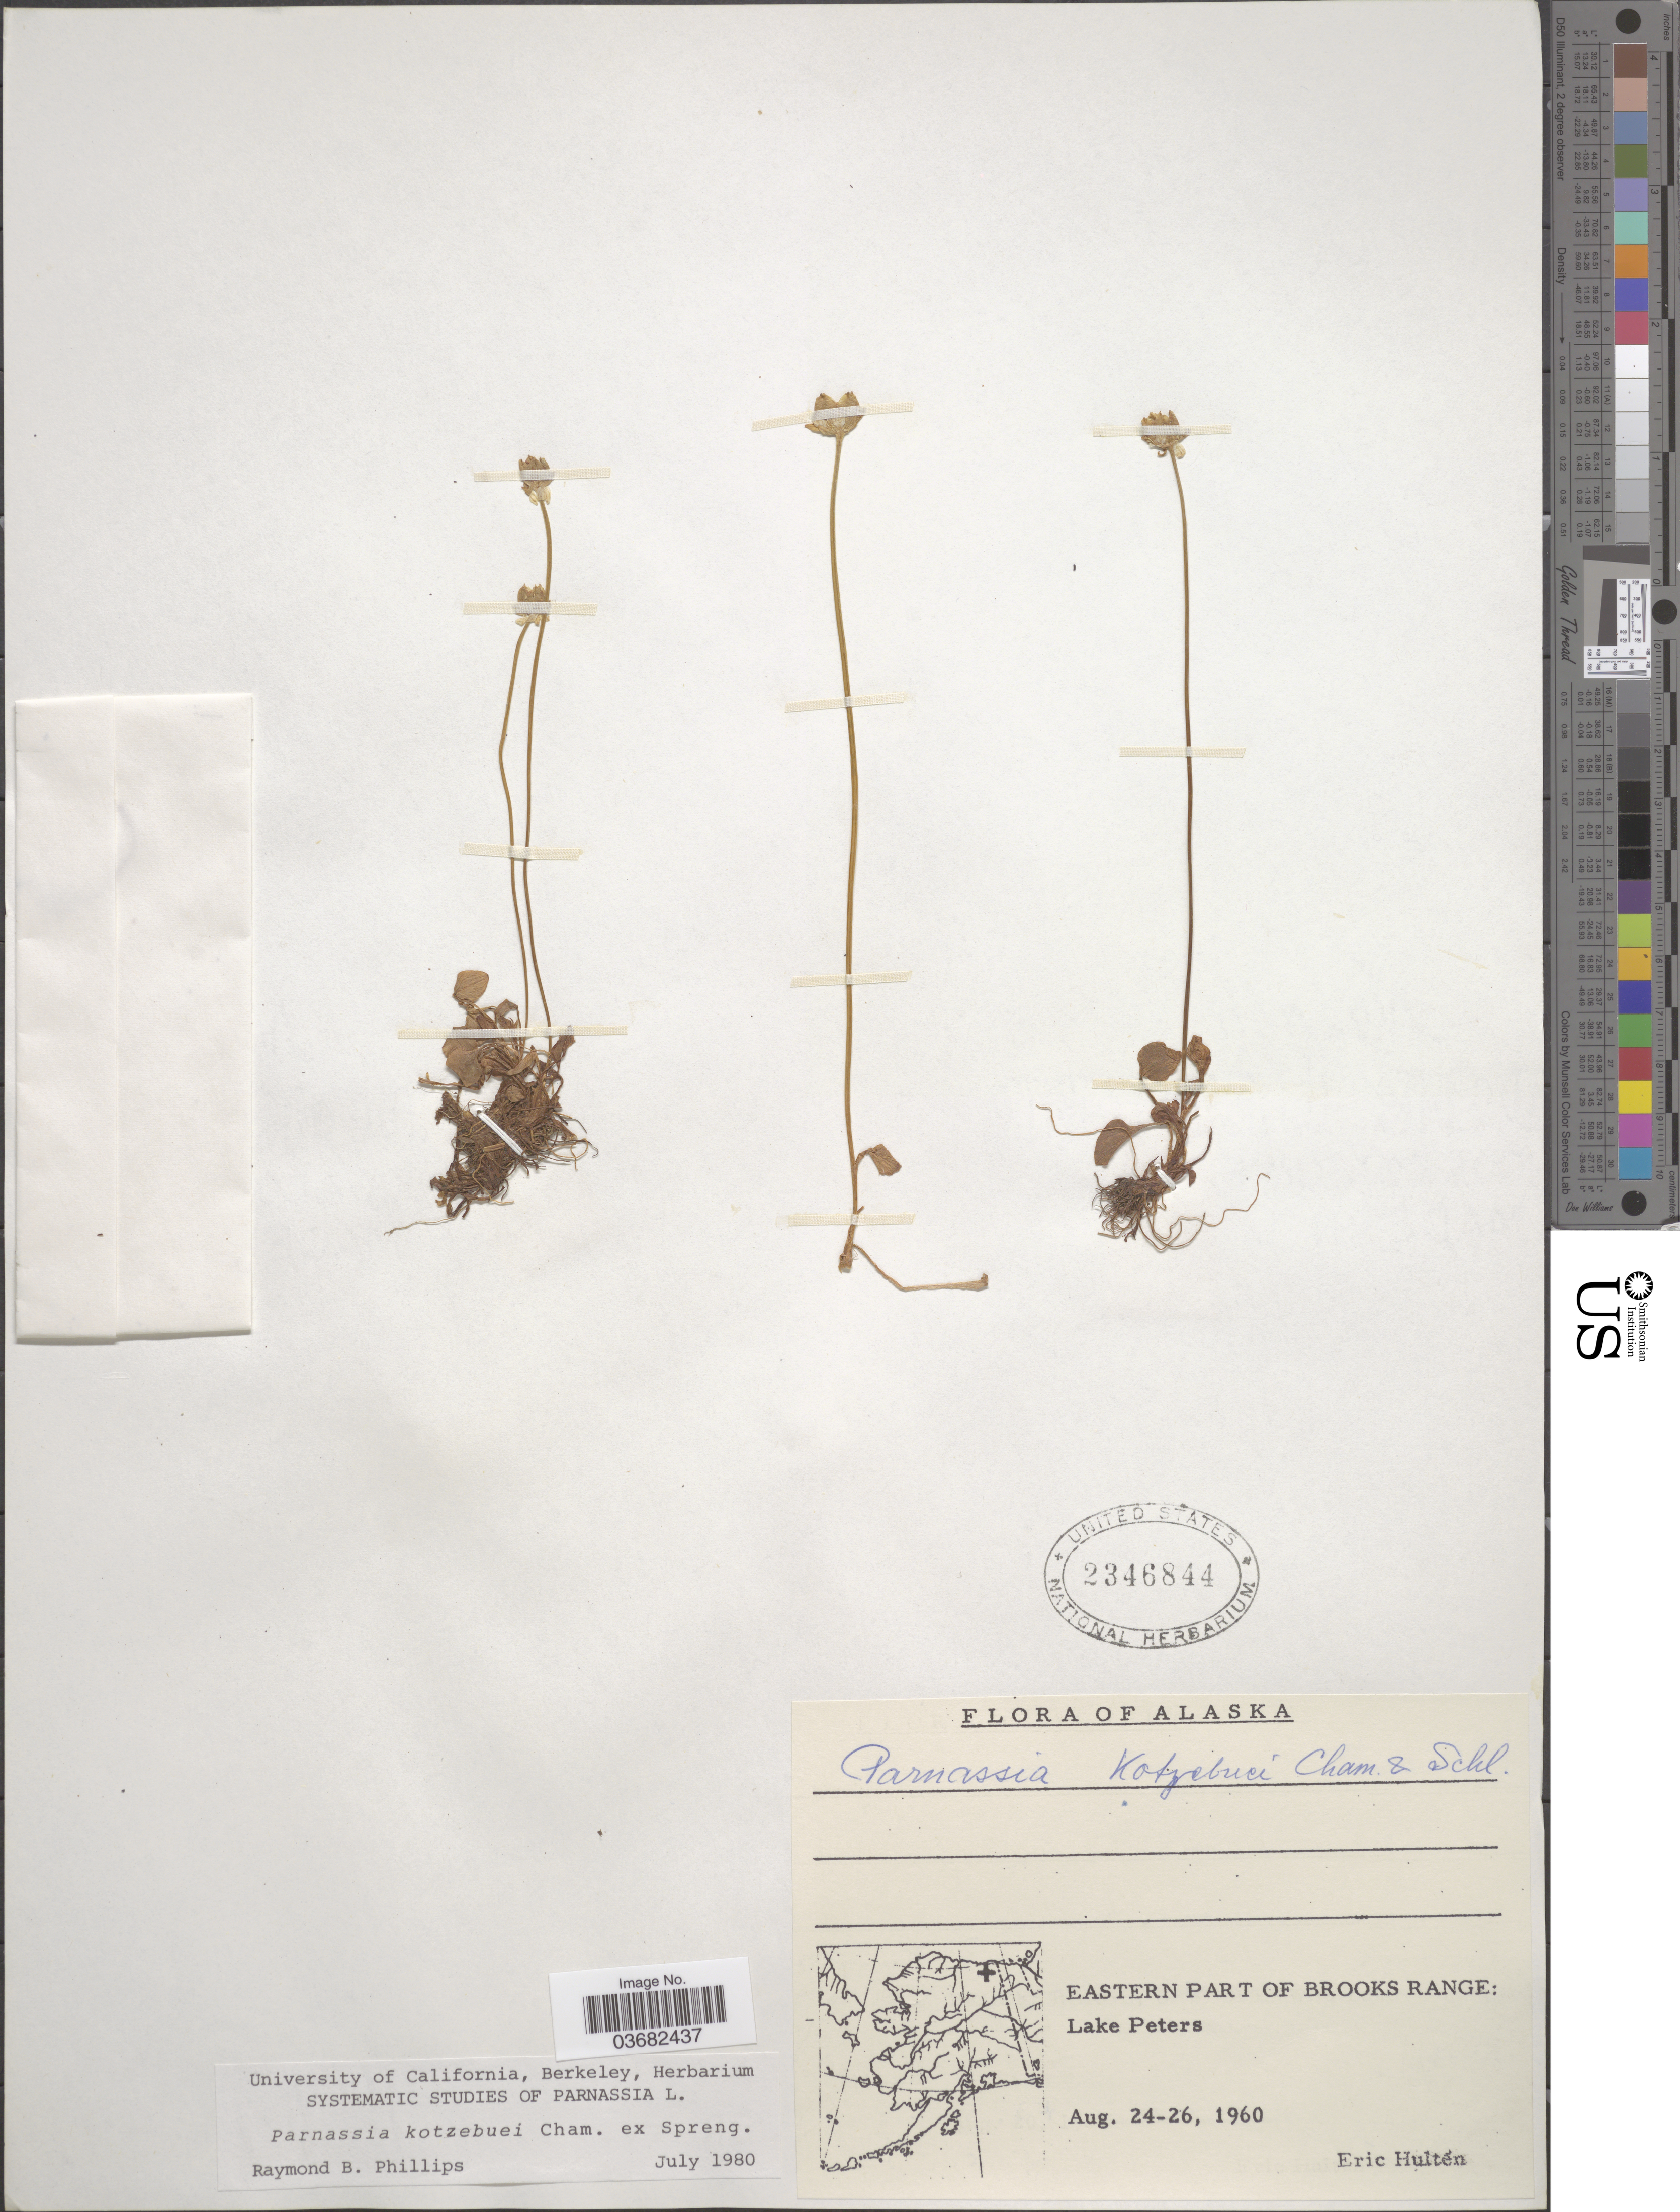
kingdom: Plantae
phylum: Tracheophyta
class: Magnoliopsida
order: Celastrales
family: Parnassiaceae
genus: Parnassia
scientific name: Parnassia kotzebuei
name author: Cham. ex Spreng.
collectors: E. G. Hultén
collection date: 1960-08-24/1960-08-26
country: United States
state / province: Alaska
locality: Eastern Part of Brooks Range: Lake Peters.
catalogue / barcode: US 2346844